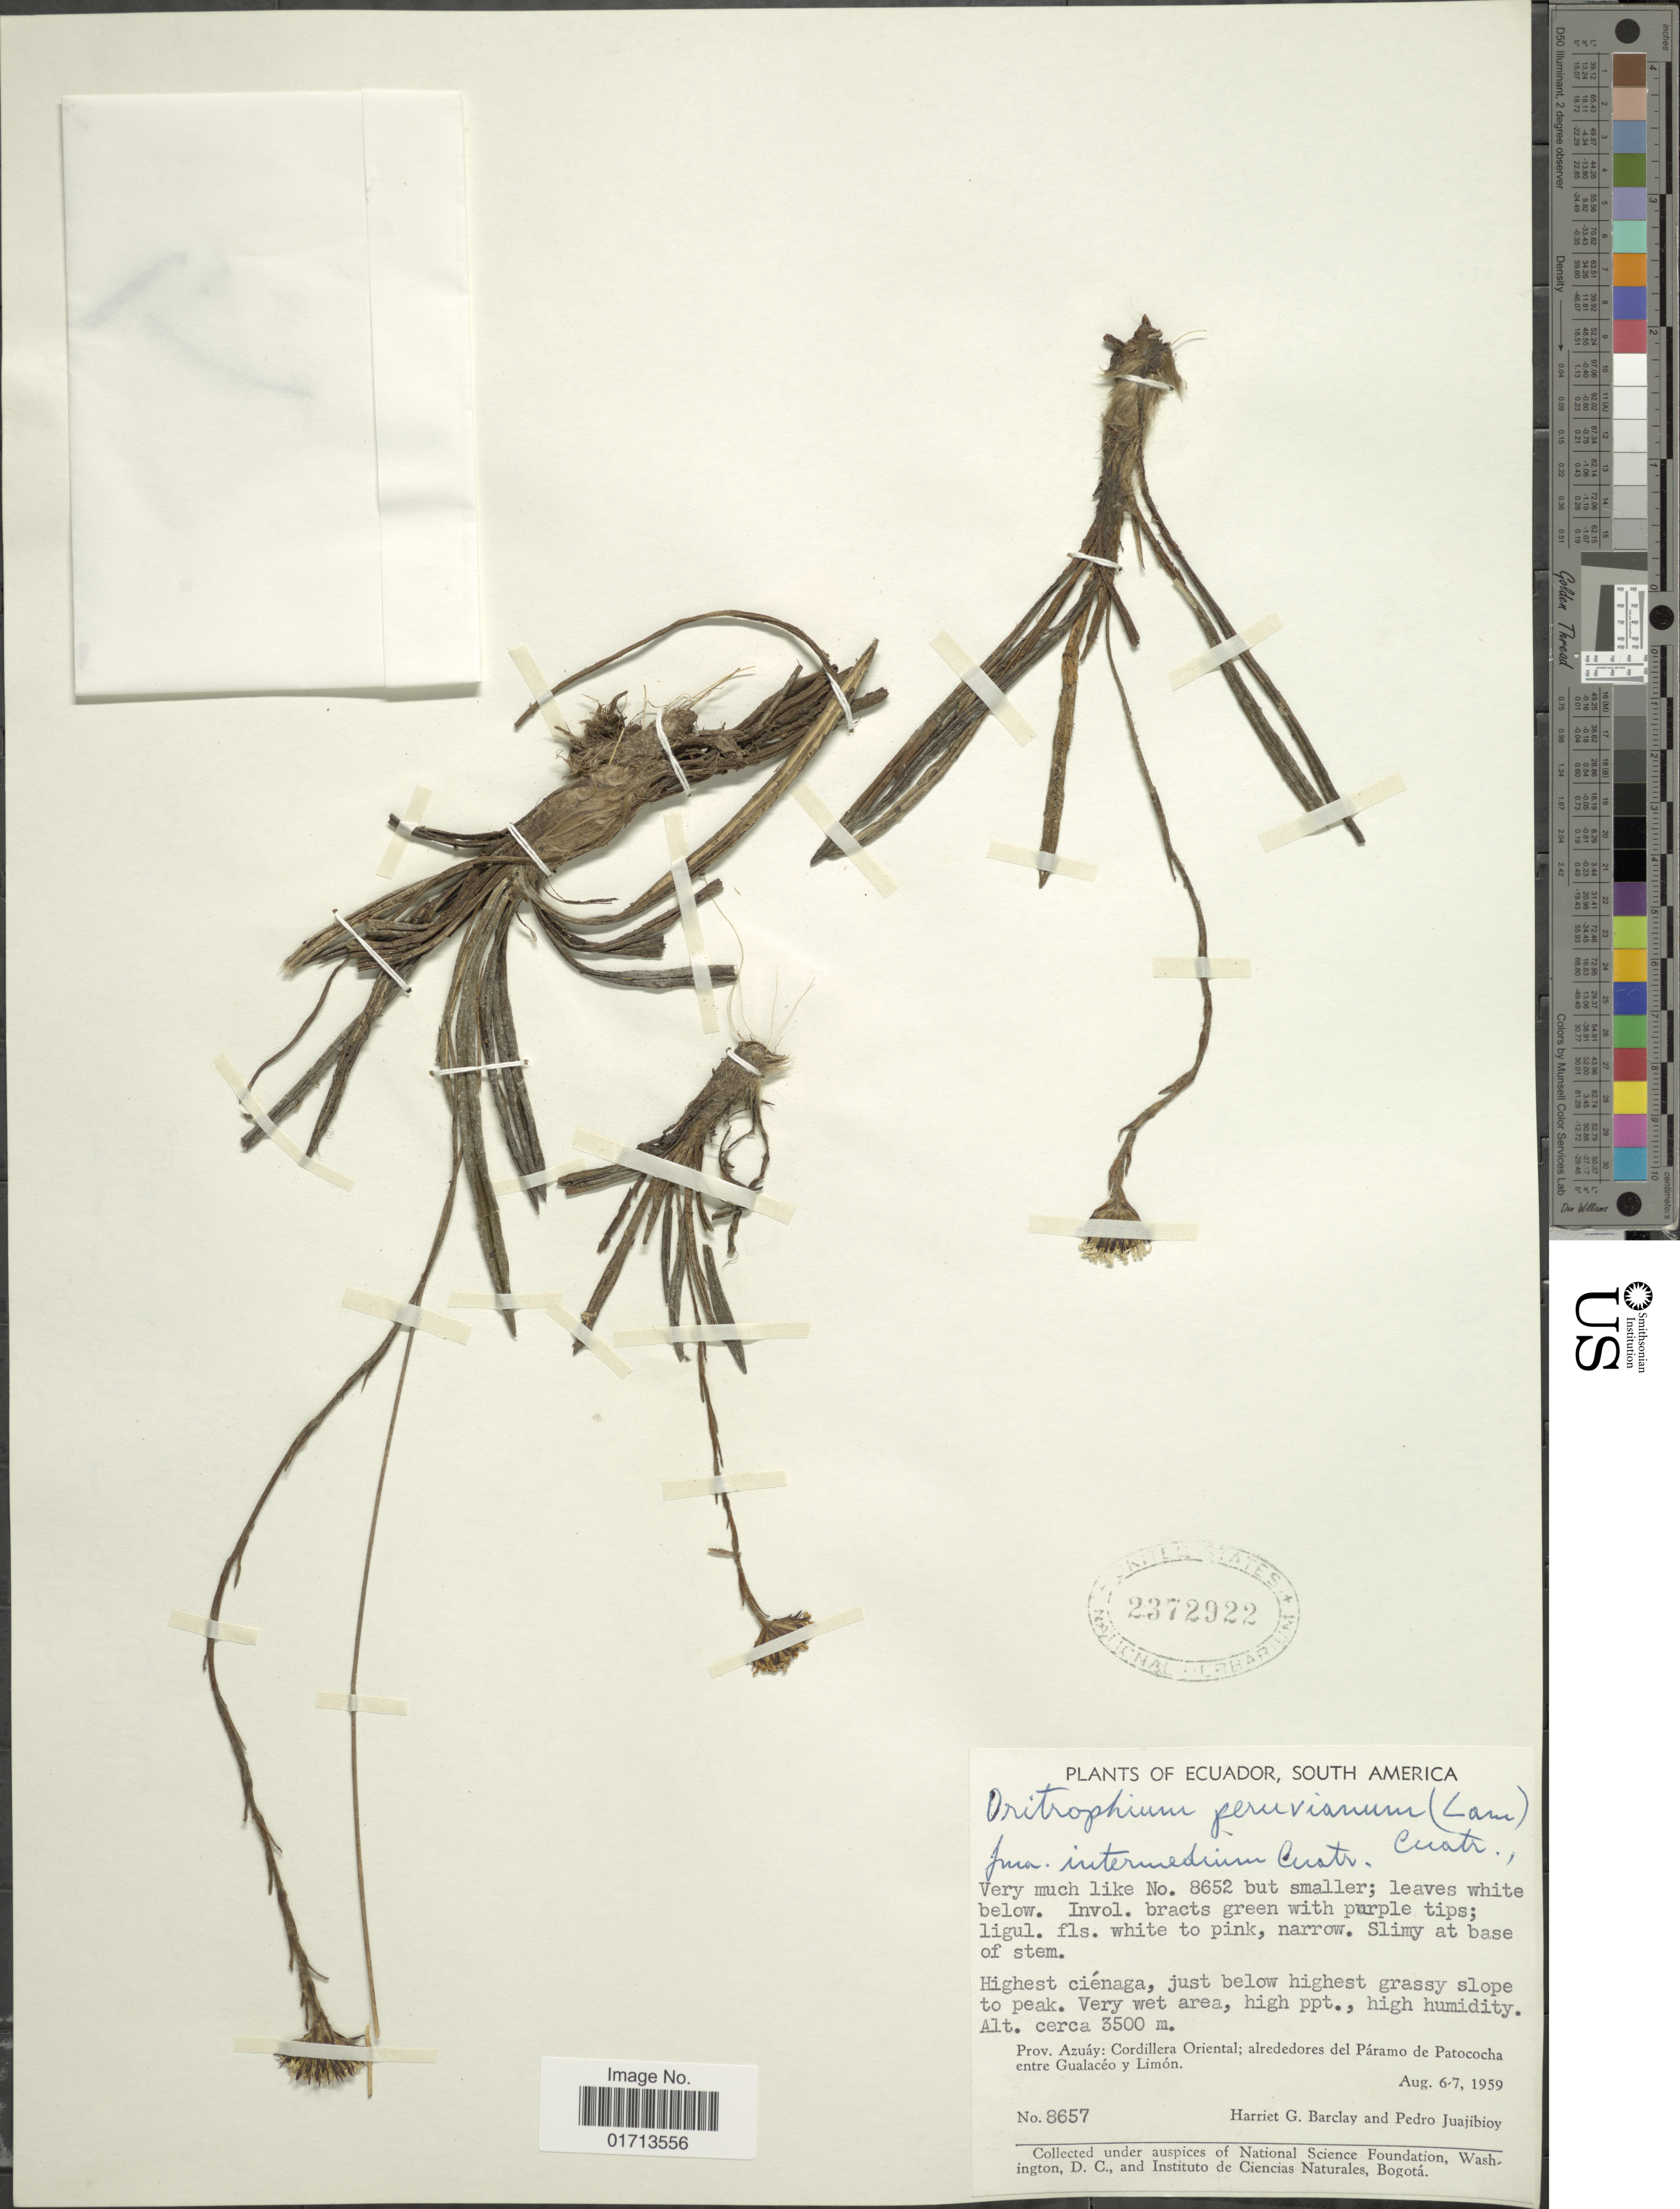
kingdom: Plantae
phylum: Tracheophyta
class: Magnoliopsida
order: Asterales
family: Asteraceae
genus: Oritrophium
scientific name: Oritrophium peruvianum f. intermedium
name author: Cuatrec.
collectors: H. G. Barclay & P. Juajibioy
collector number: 8657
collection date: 1959-08-06/1959-08-07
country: Ecuador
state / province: Azuay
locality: Highest cienaga, just below highest grassy slope to peak, Cordillera Oriental; alrededores del Paramo de Patococha entre Gualaceo y Limon.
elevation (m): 3500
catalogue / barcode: US 2372922